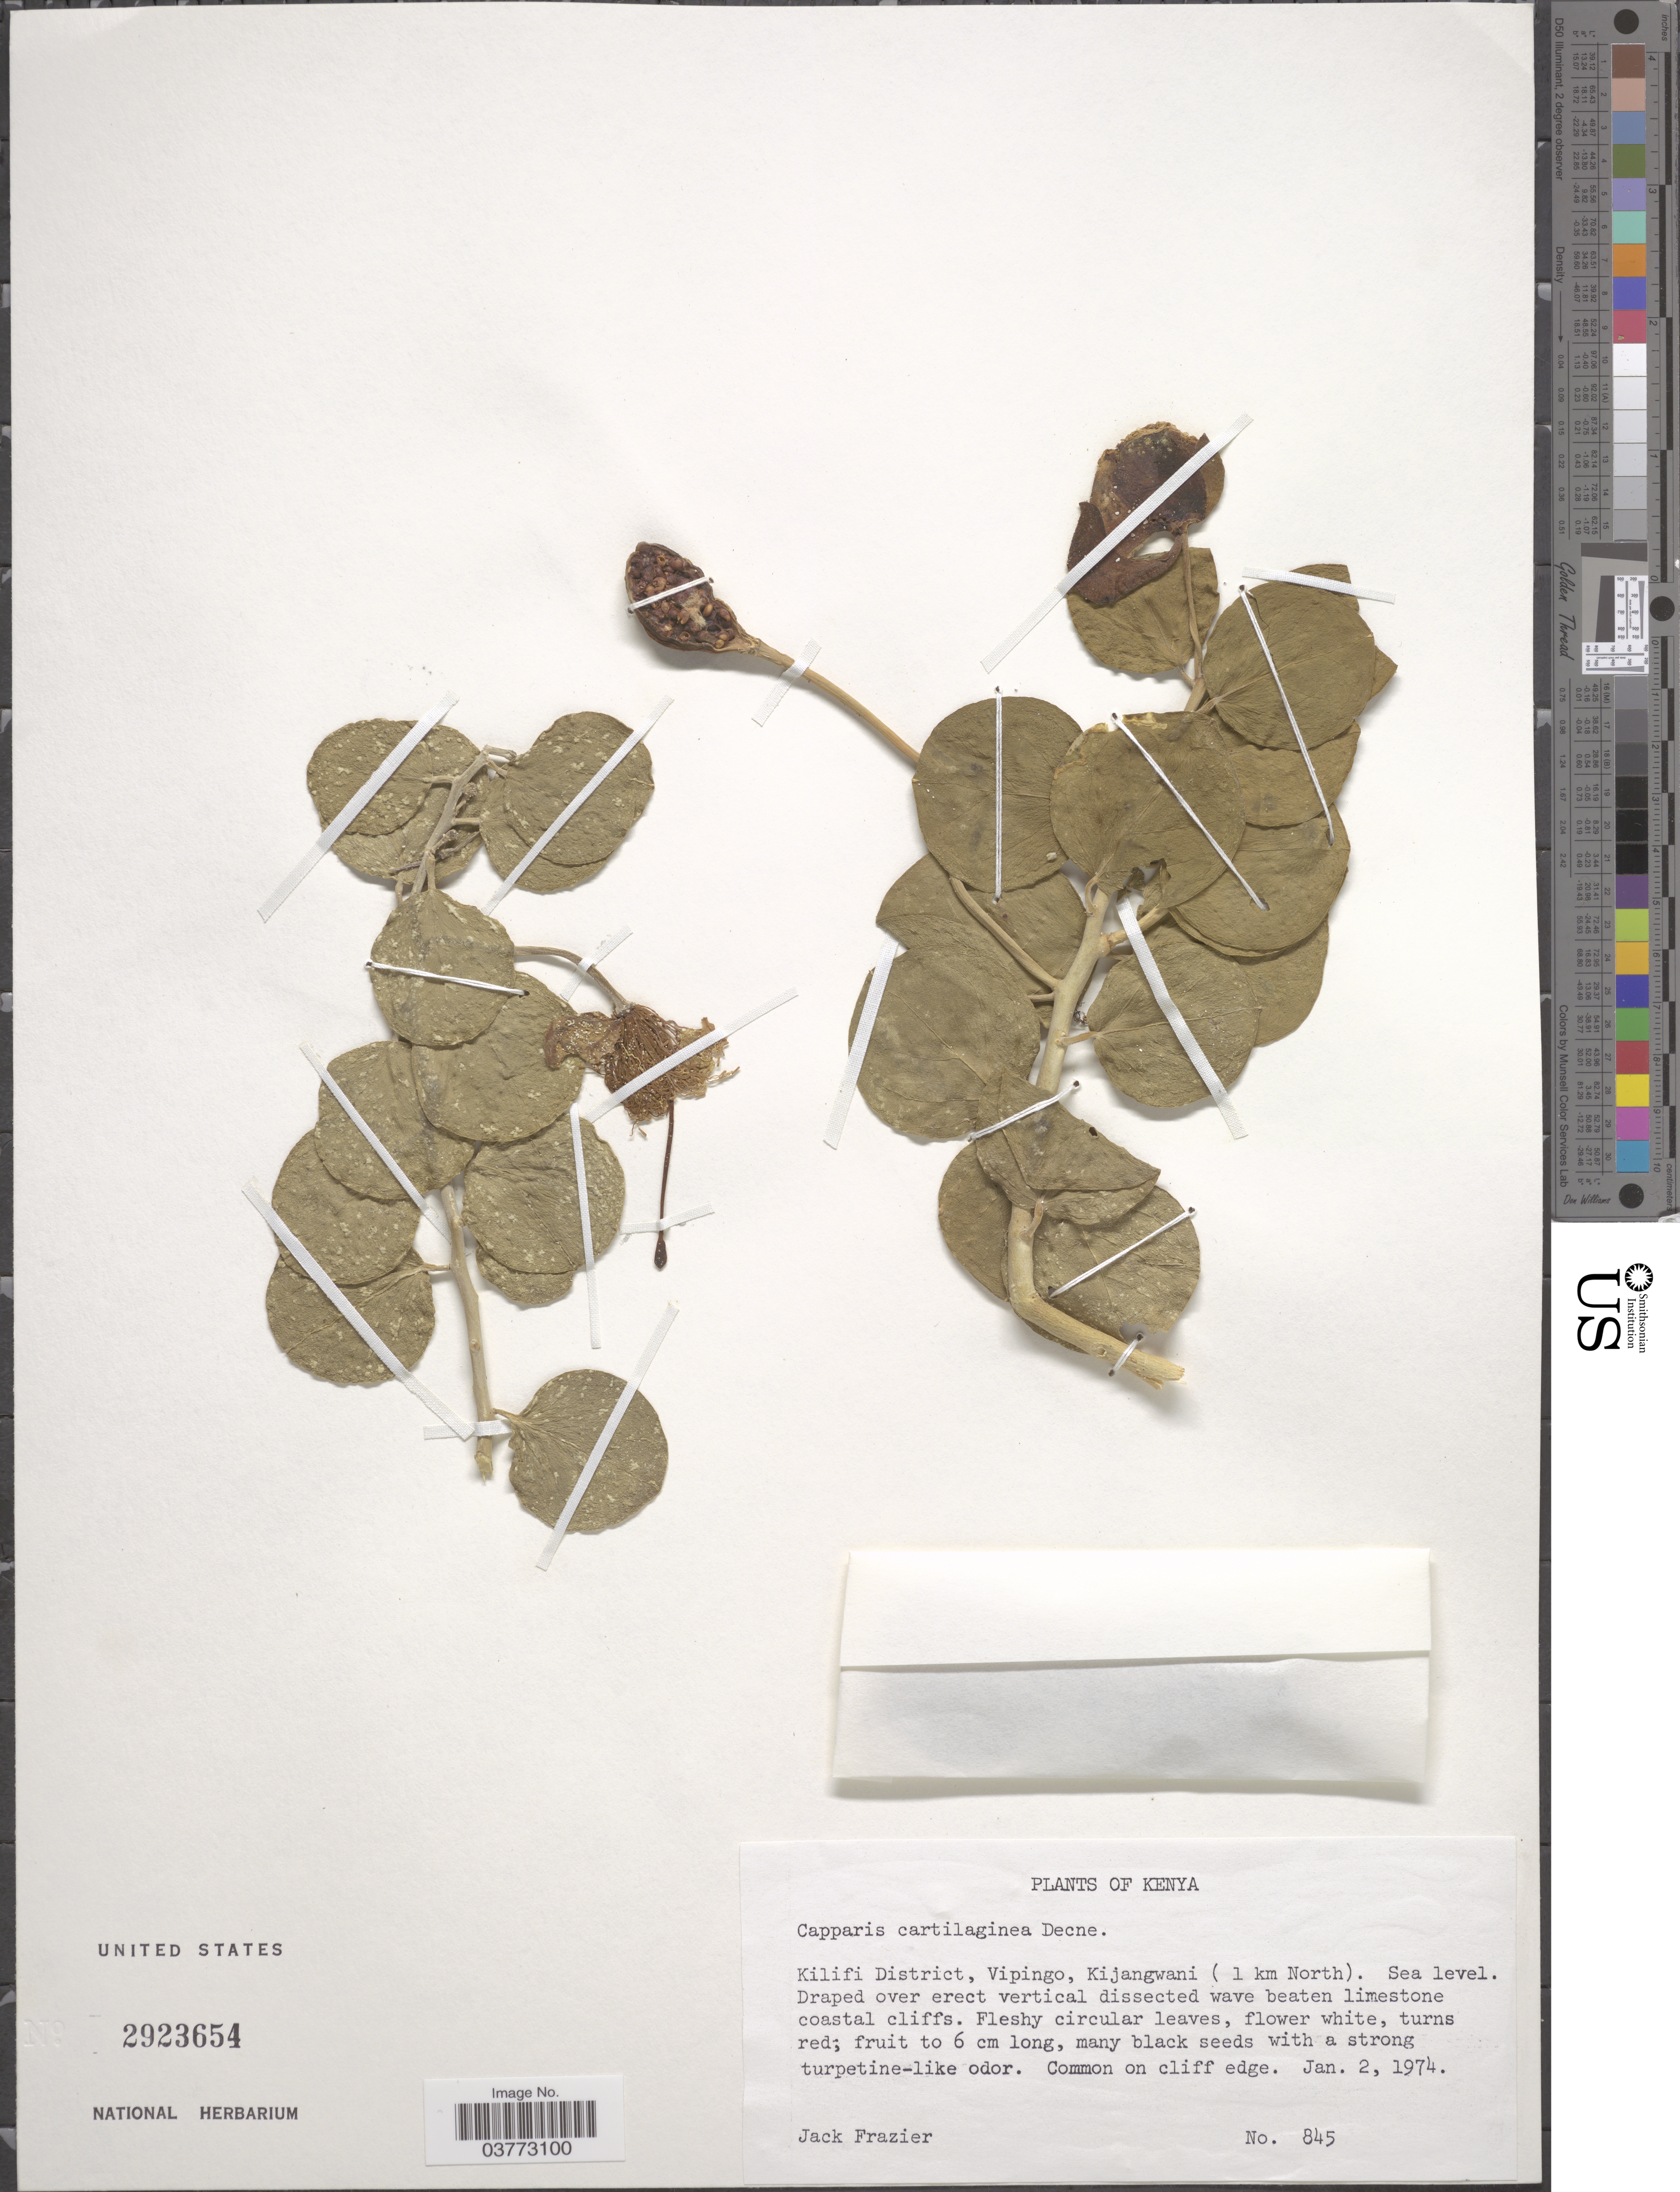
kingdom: Plantae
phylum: Tracheophyta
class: Magnoliopsida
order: Brassicales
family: Capparaceae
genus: Capparis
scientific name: Capparis cartilaginea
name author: Decne.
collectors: J. Frazier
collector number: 845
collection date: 1974-01-02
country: Kenya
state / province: Kilifi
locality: Kilifi District, Vipingo, Kijangwani (1 km North).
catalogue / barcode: US 2923654